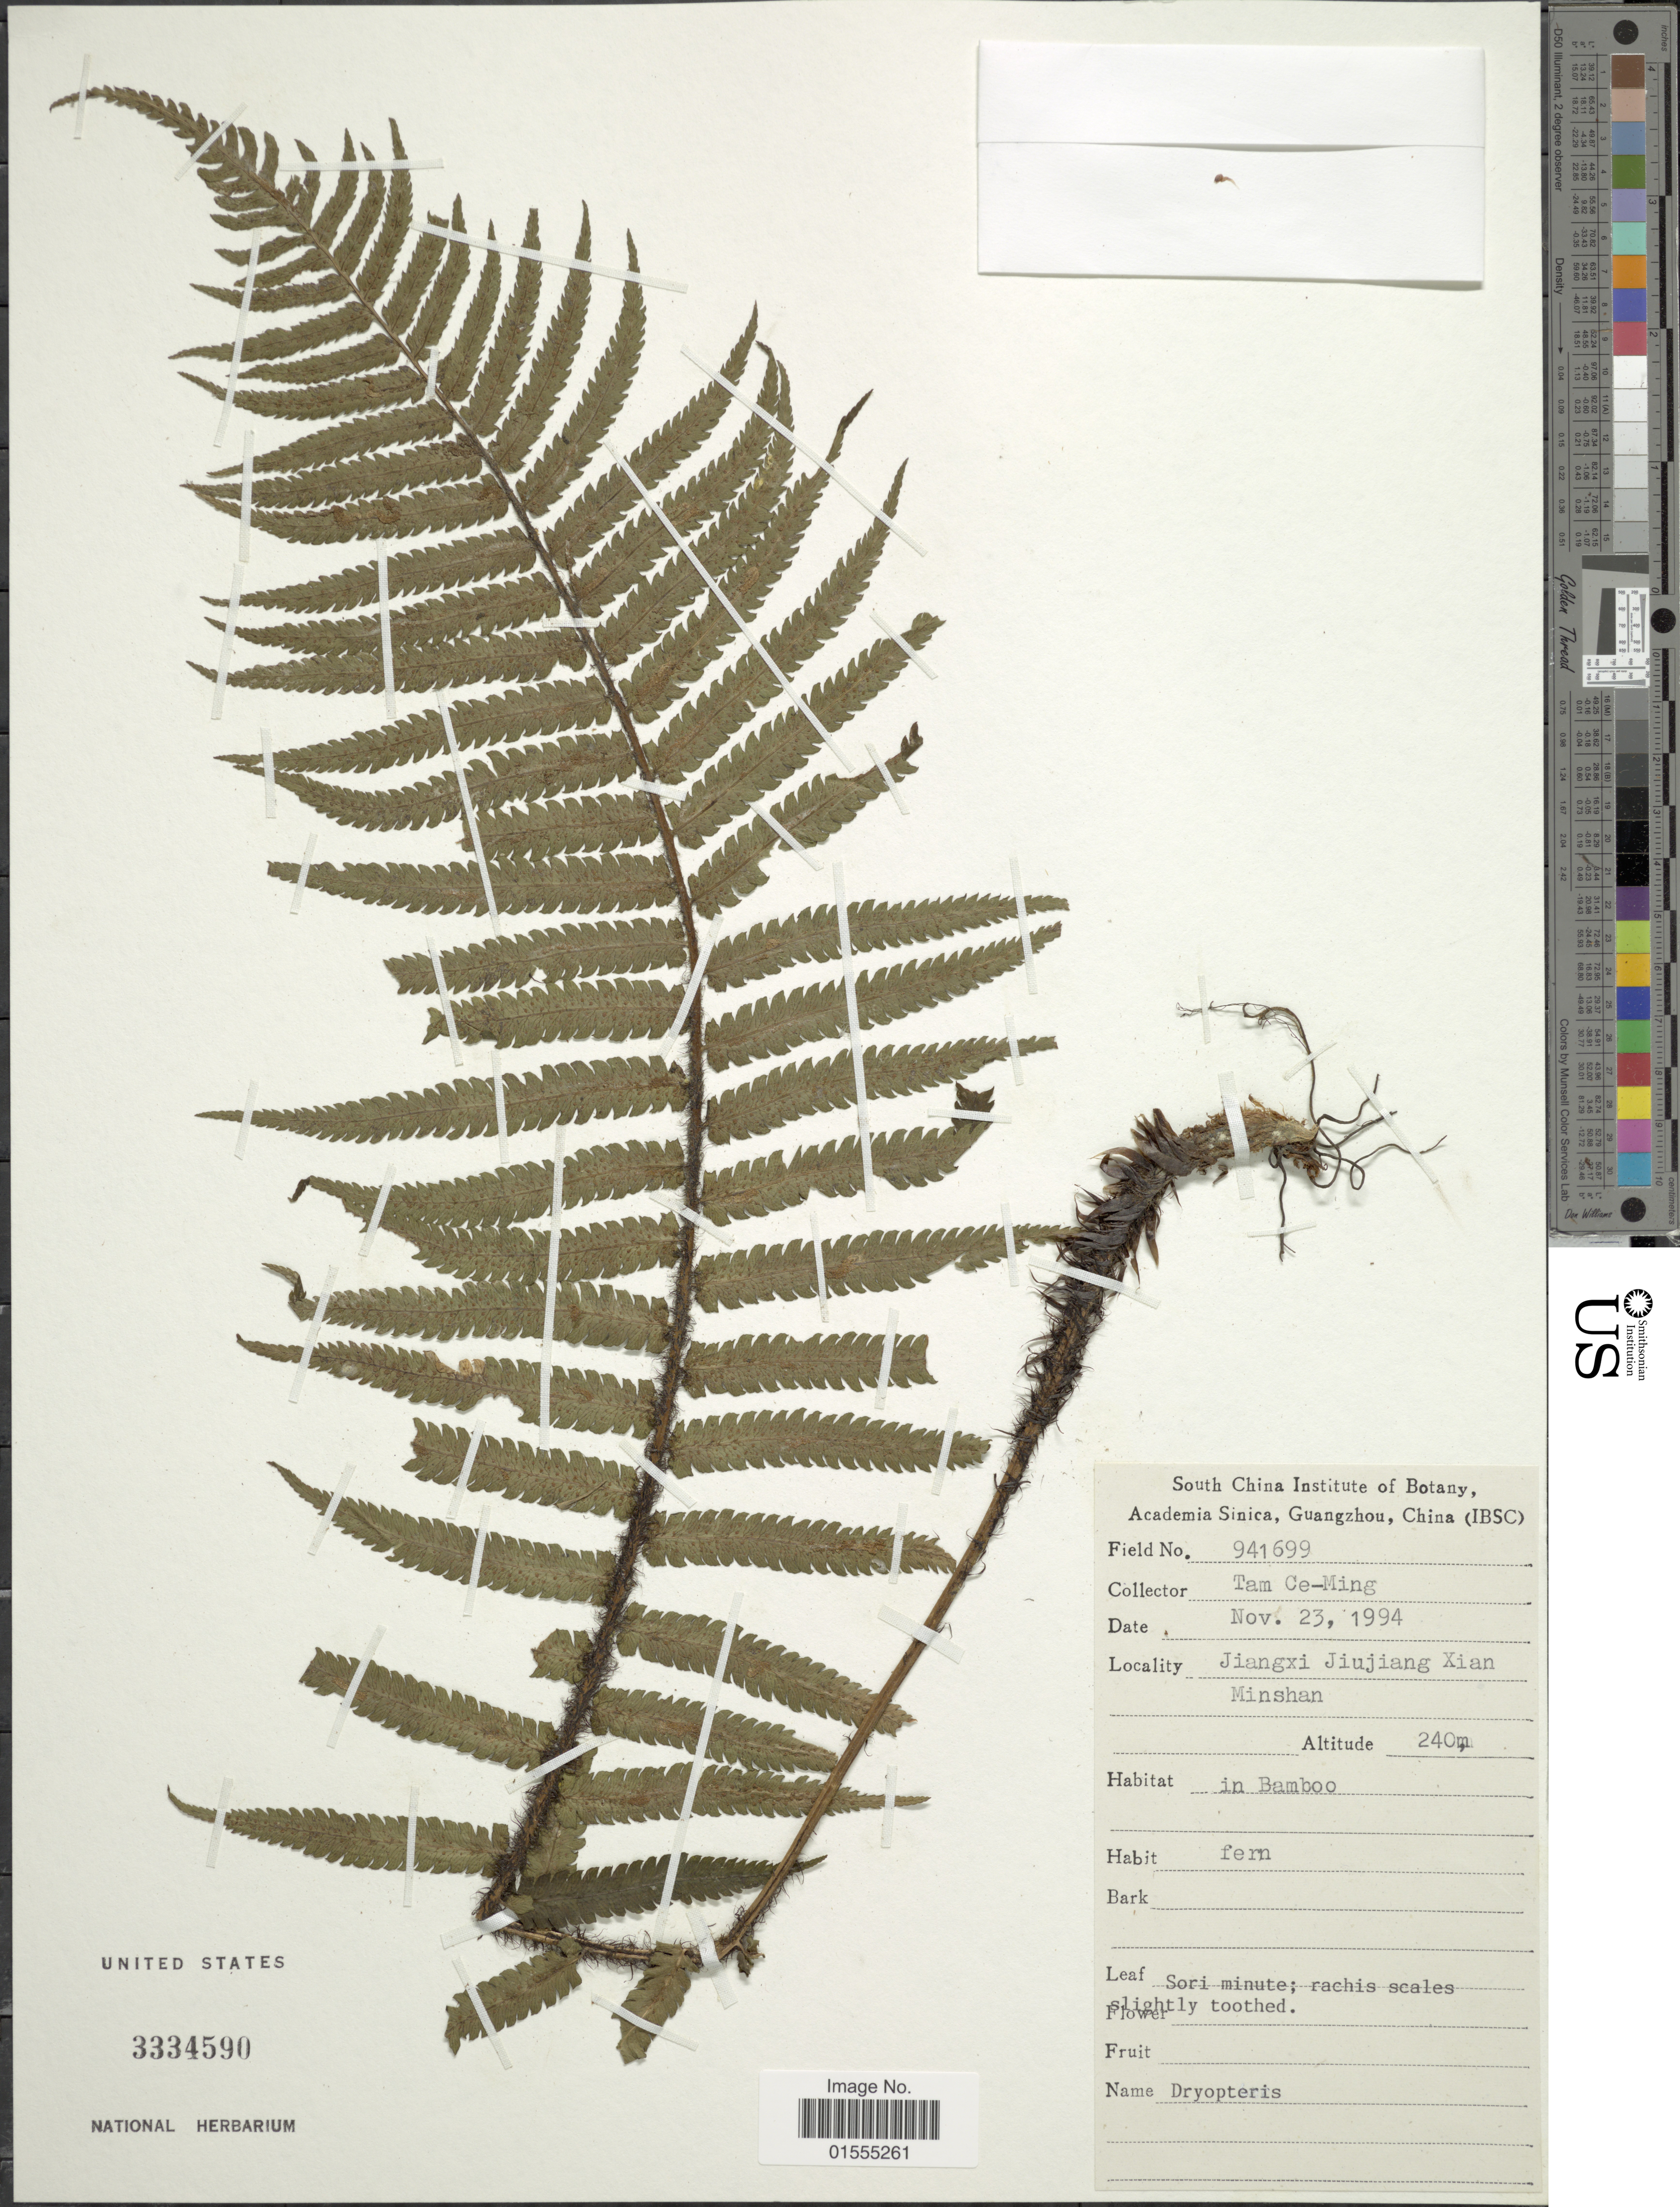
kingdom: Plantae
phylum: Tracheophyta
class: Polypodiopsida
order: Polypodiales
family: Dryopteridaceae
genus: Dryopteris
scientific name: Dryopteris sp.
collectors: Tam Ce-Ming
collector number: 941699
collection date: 1994-11-23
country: China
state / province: Jiangxi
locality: Jiujiang xian Minshan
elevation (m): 240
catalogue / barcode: US 3334590